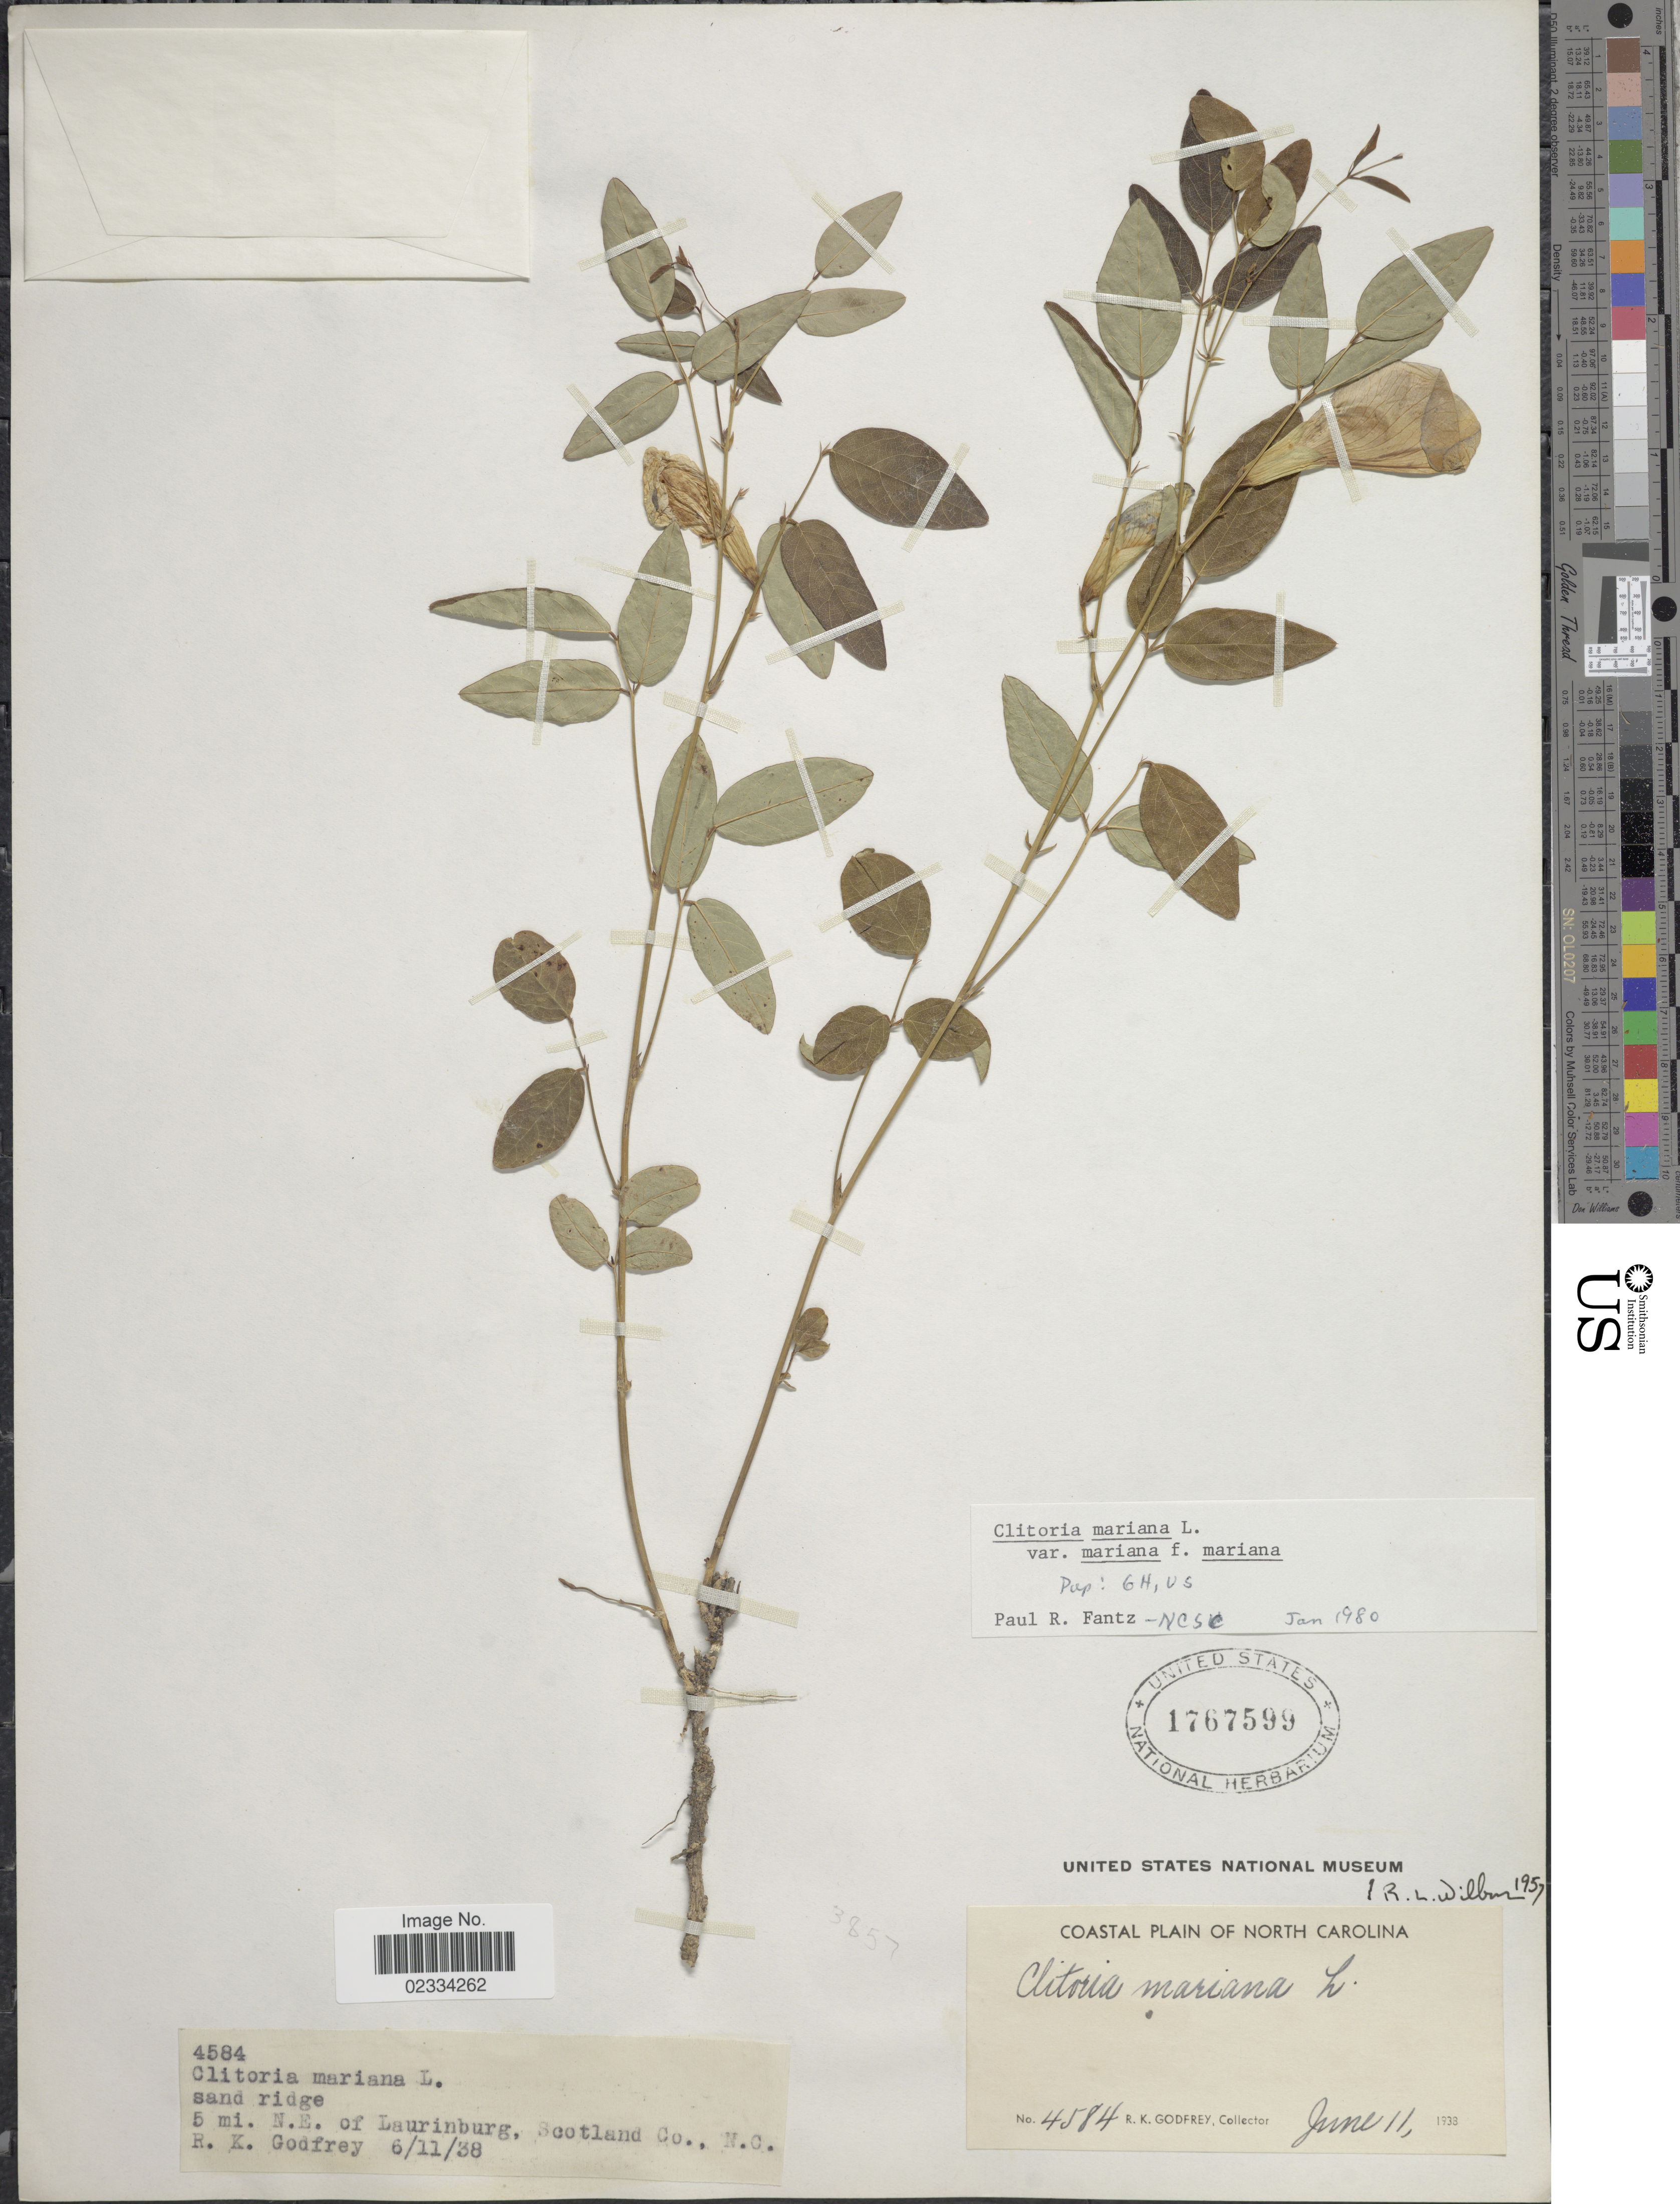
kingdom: Plantae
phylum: Tracheophyta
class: Magnoliopsida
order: Fabales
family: Fabaceae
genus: Clitoria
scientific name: Clitoria mariana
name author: L.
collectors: R. K. Godfrey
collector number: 4584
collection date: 1938-06-11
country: United States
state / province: North Carolina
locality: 5 mi. N.E. of Laurinburg, Scotland Co.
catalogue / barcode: US 1767599